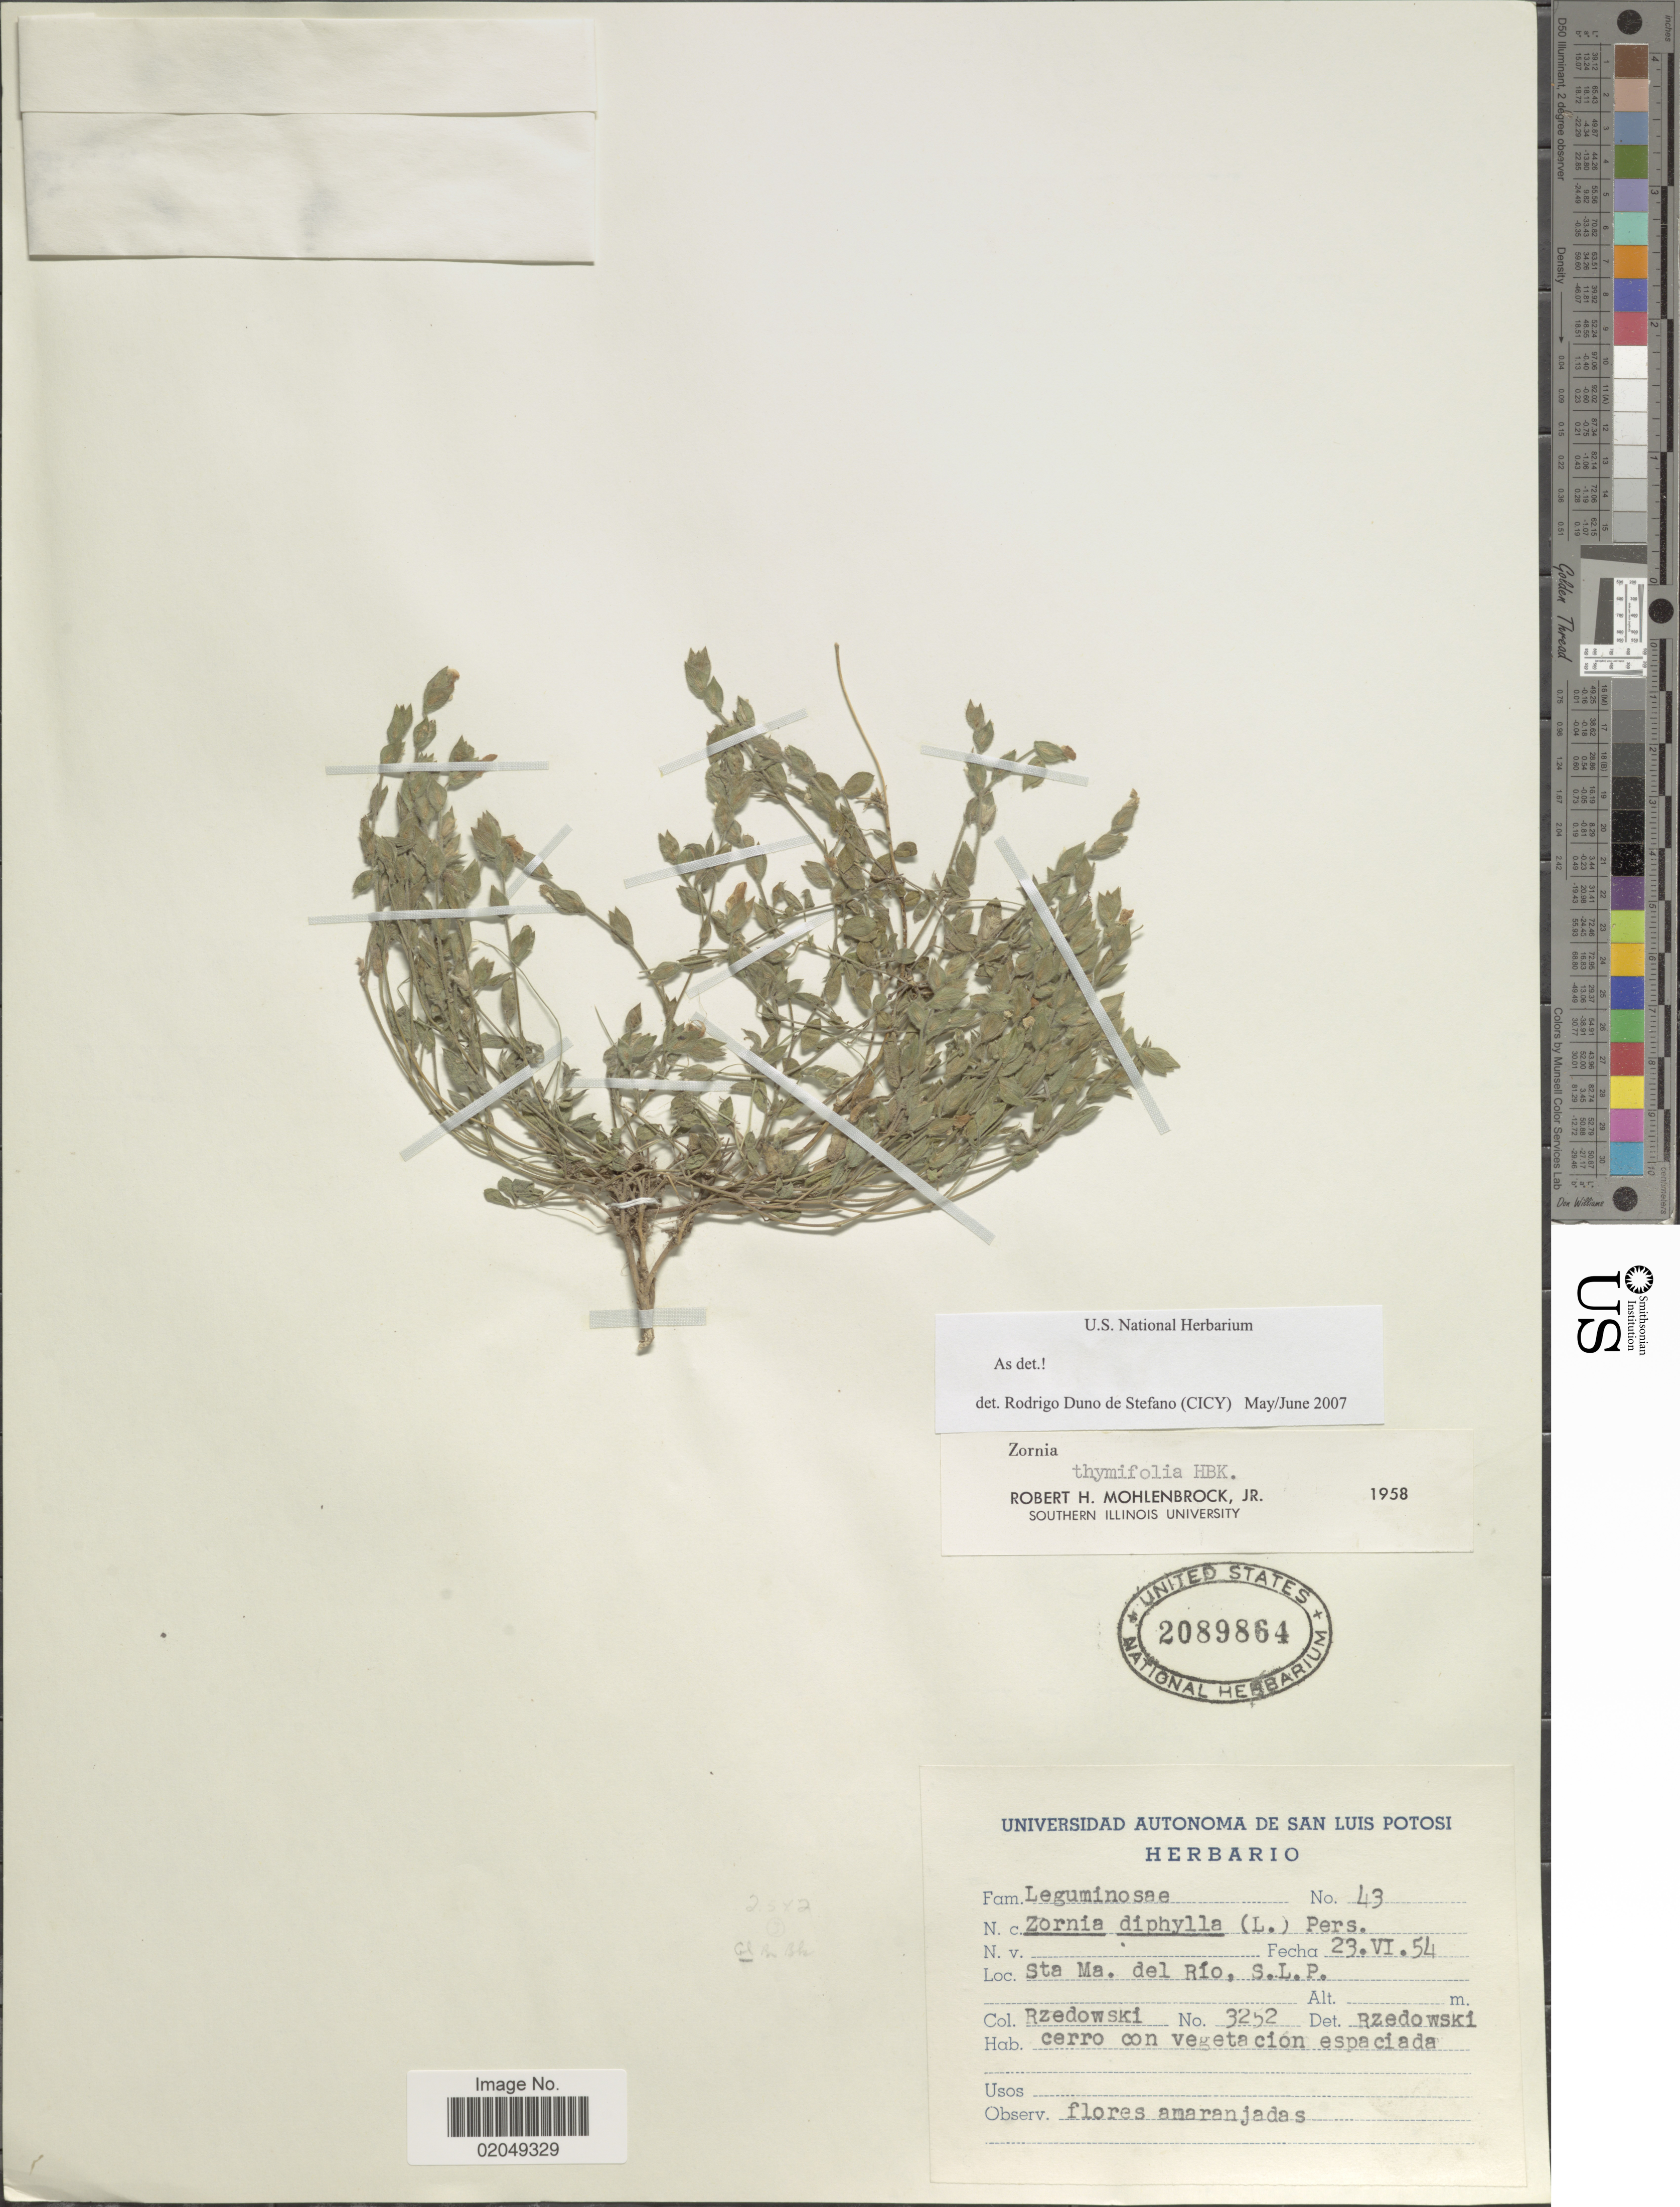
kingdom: Plantae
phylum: Tracheophyta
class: Magnoliopsida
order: Fabales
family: Fabaceae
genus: Zornia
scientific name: Zornia thymifolia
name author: Kunth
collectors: Rzedowski, --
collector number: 43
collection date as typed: Transcribed d/m/y: 23/6/54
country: Mexico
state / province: San Luis Potosí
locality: Sta. Ma. del Rio, cerro con vegetacion espaciada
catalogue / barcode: US 2089864